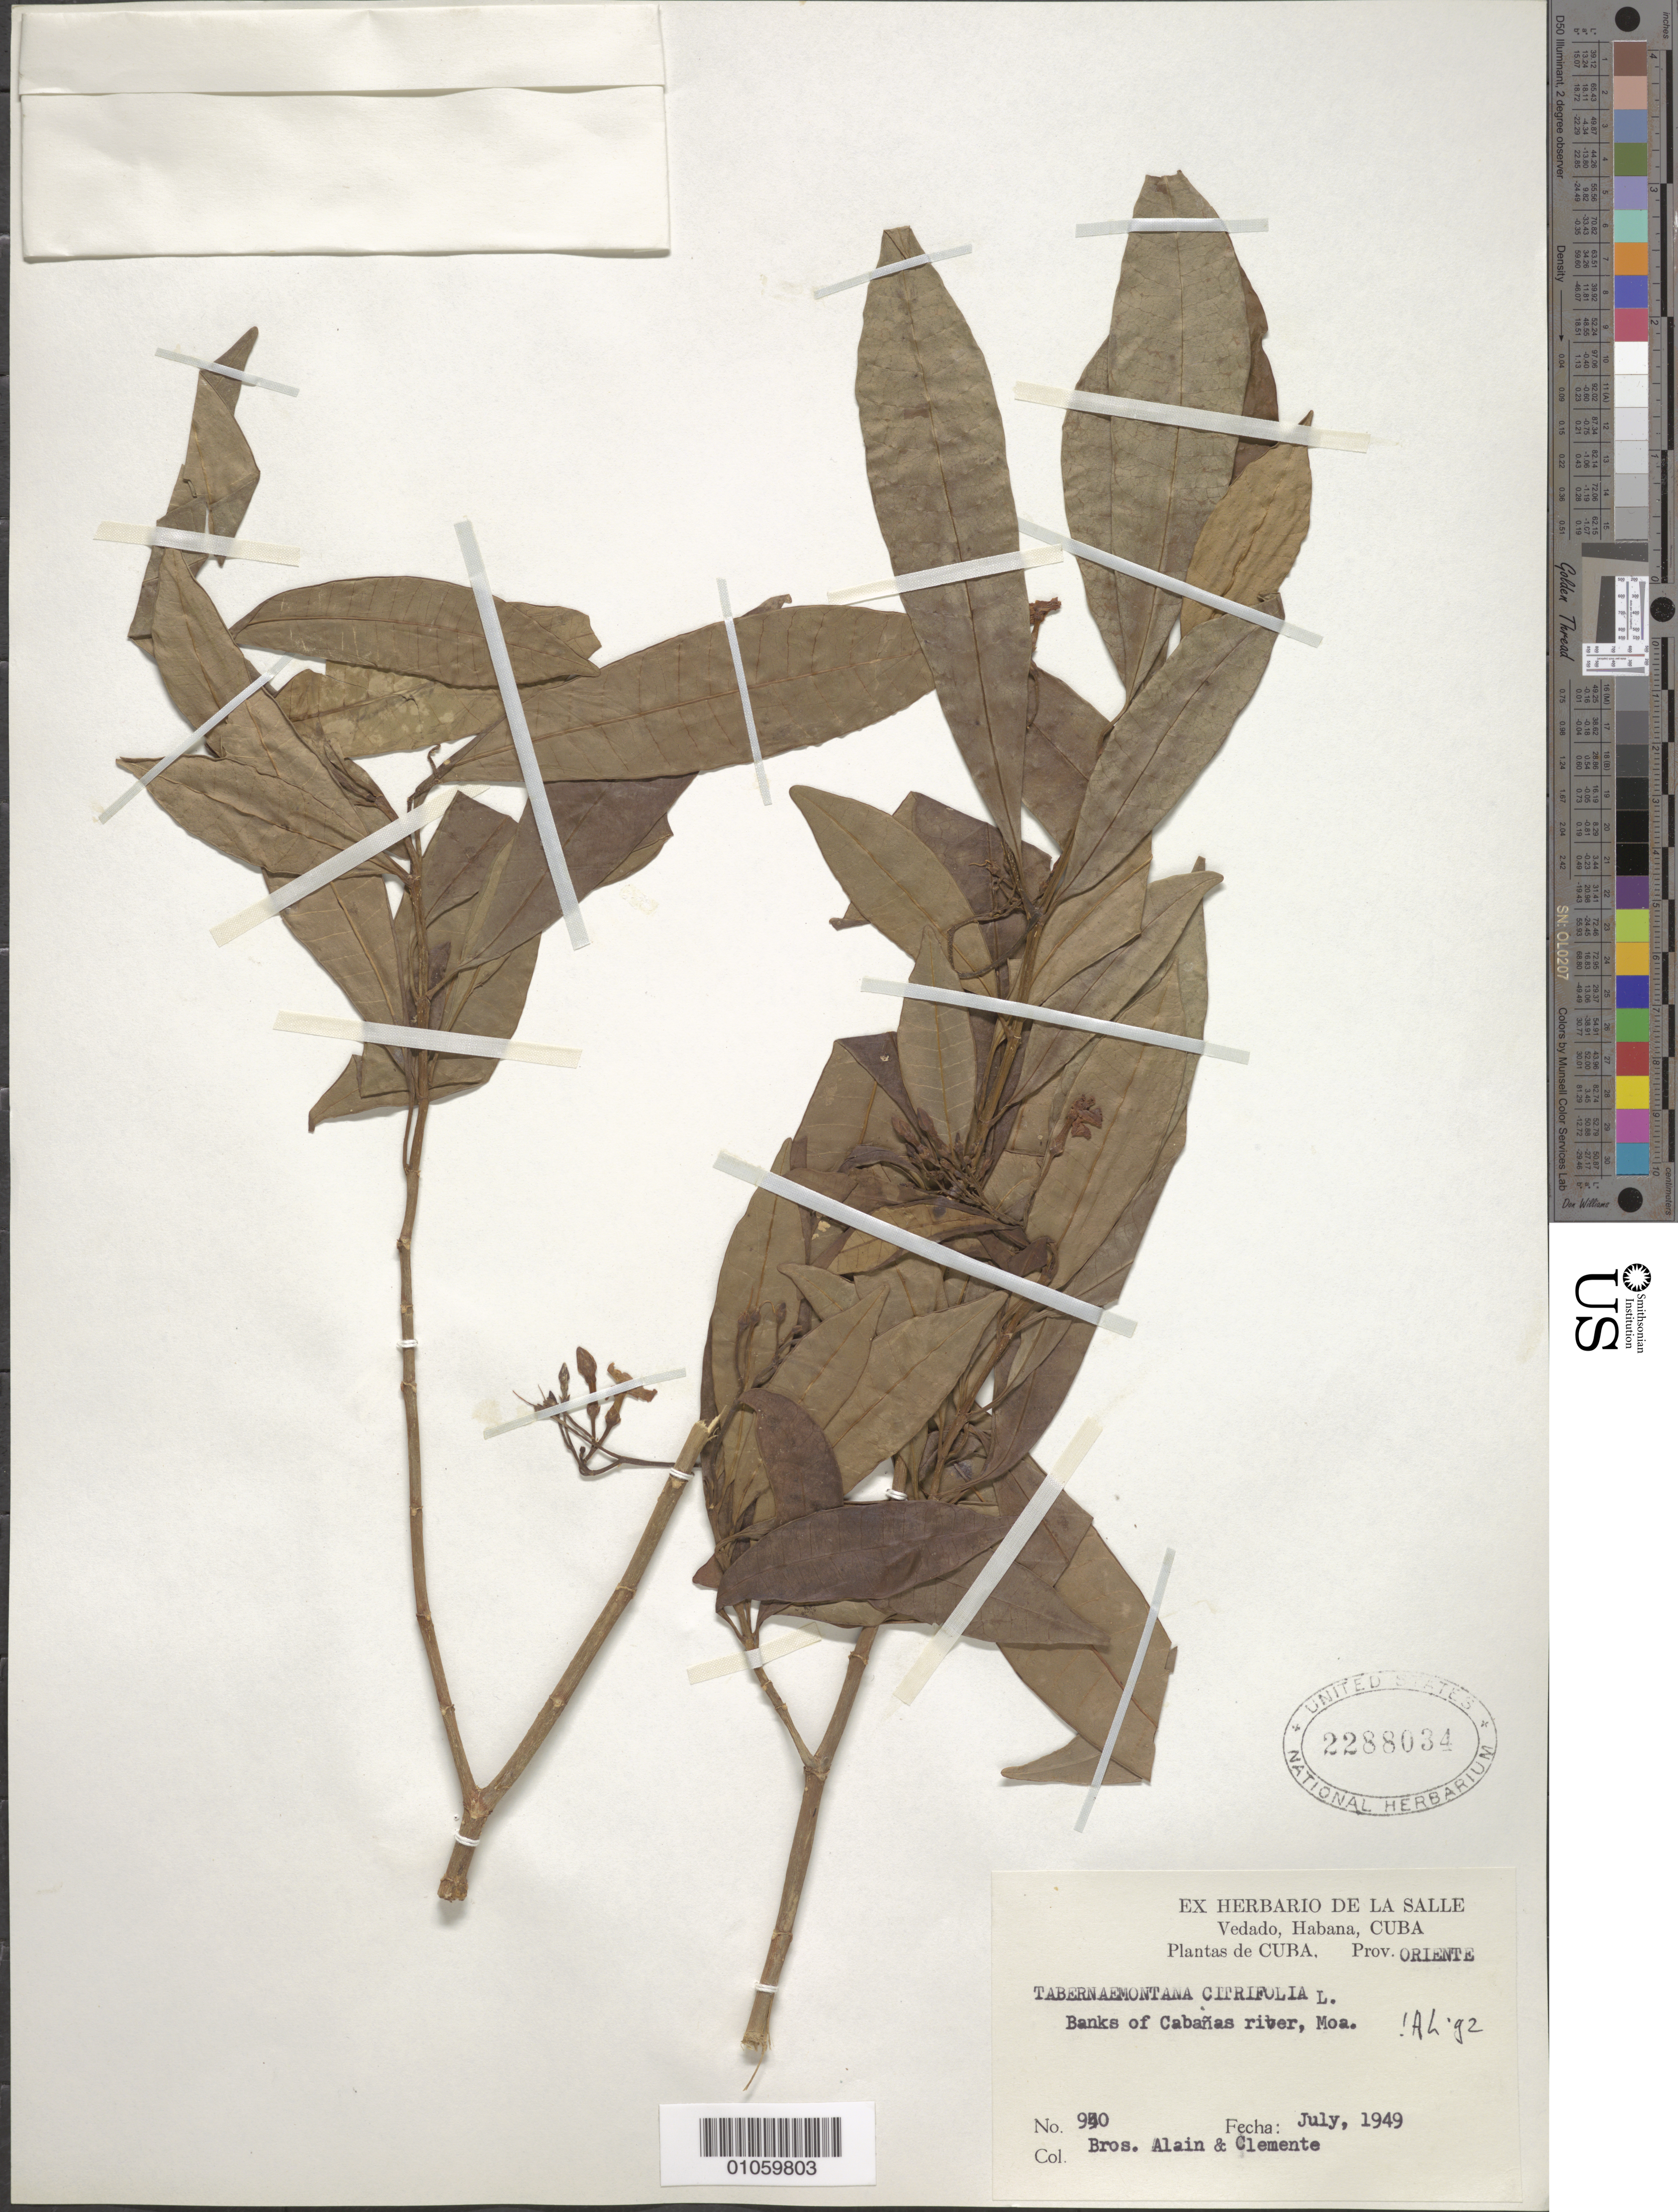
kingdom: Plantae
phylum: Tracheophyta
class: Magnoliopsida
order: Gentianales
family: Apocynaceae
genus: Tabernaemontana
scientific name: Tabernaemontana citrifolia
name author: L.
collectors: A. H. Liogier & Bro. Clemente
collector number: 940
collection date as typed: Jul 1949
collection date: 1949-07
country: Cuba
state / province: Holguín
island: Cuba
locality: Banks of Cabañas River, Moa [Oriente]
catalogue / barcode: US 2288034